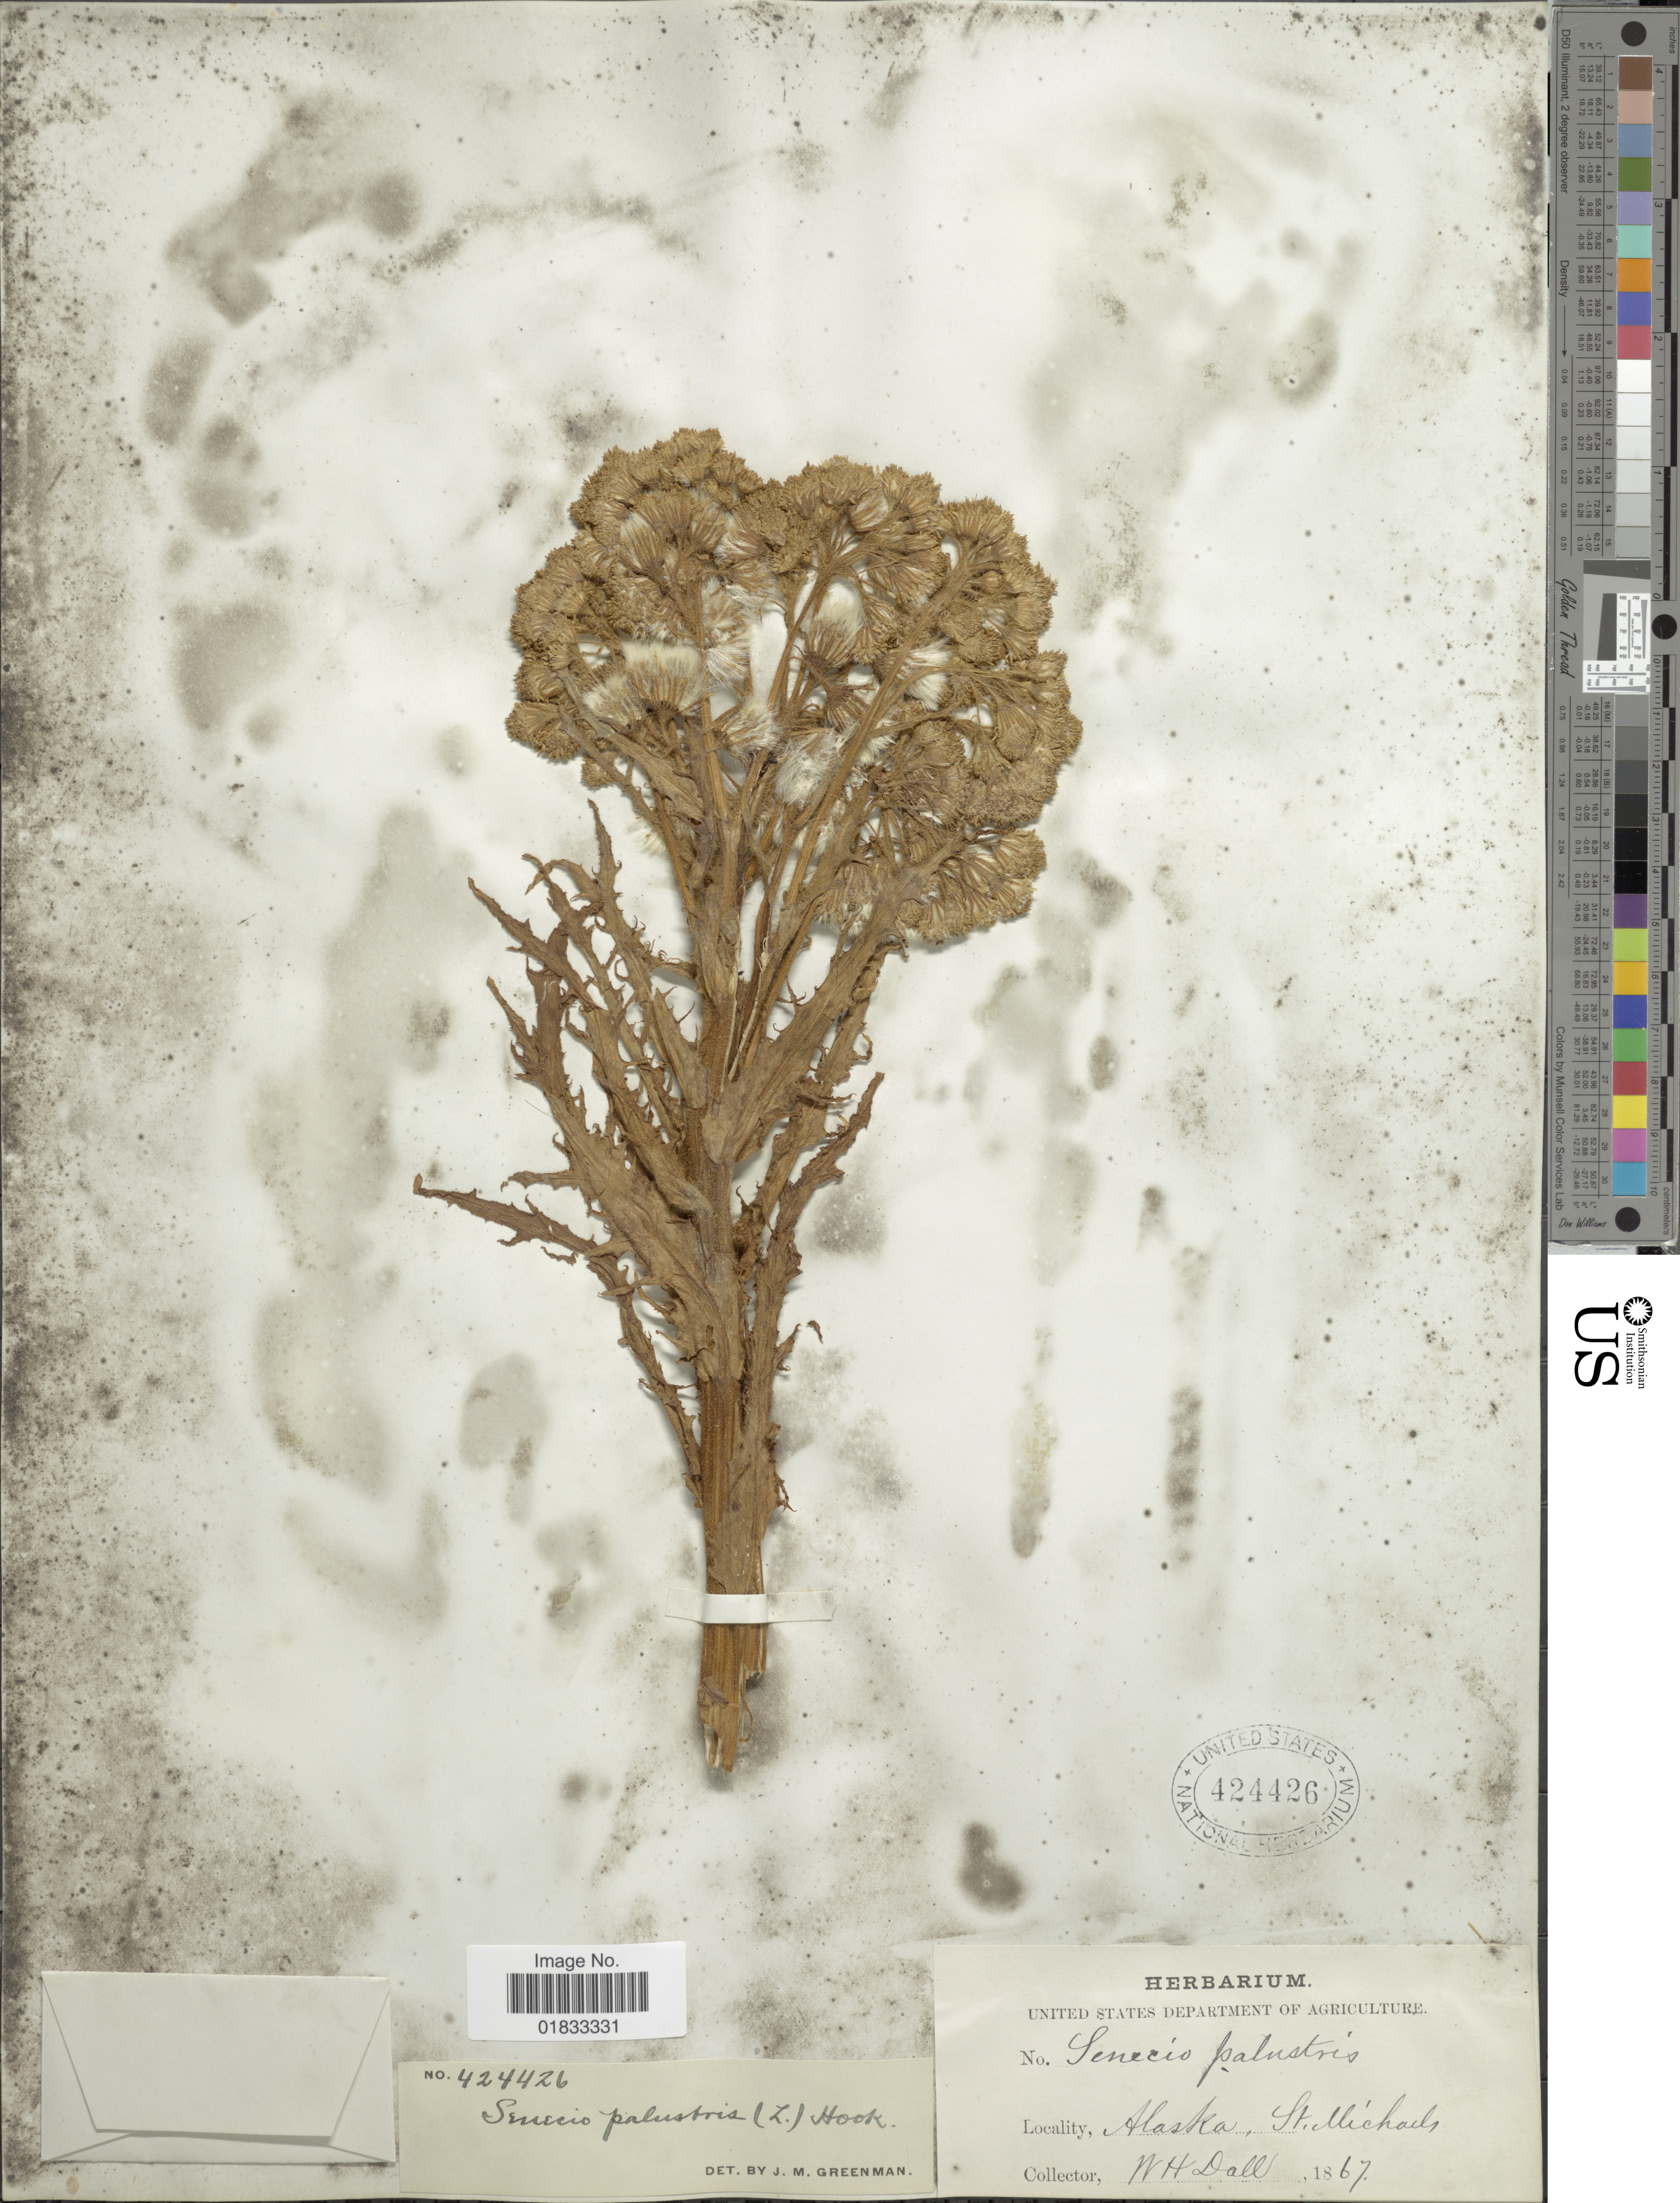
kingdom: Plantae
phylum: Tracheophyta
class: Magnoliopsida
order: Asterales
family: Asteraceae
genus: Tephroseris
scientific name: Tephroseris palustris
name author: (L.) Rchb.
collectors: W. Dall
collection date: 1867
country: United States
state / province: Alaska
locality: St. Michaels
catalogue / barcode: US 424426